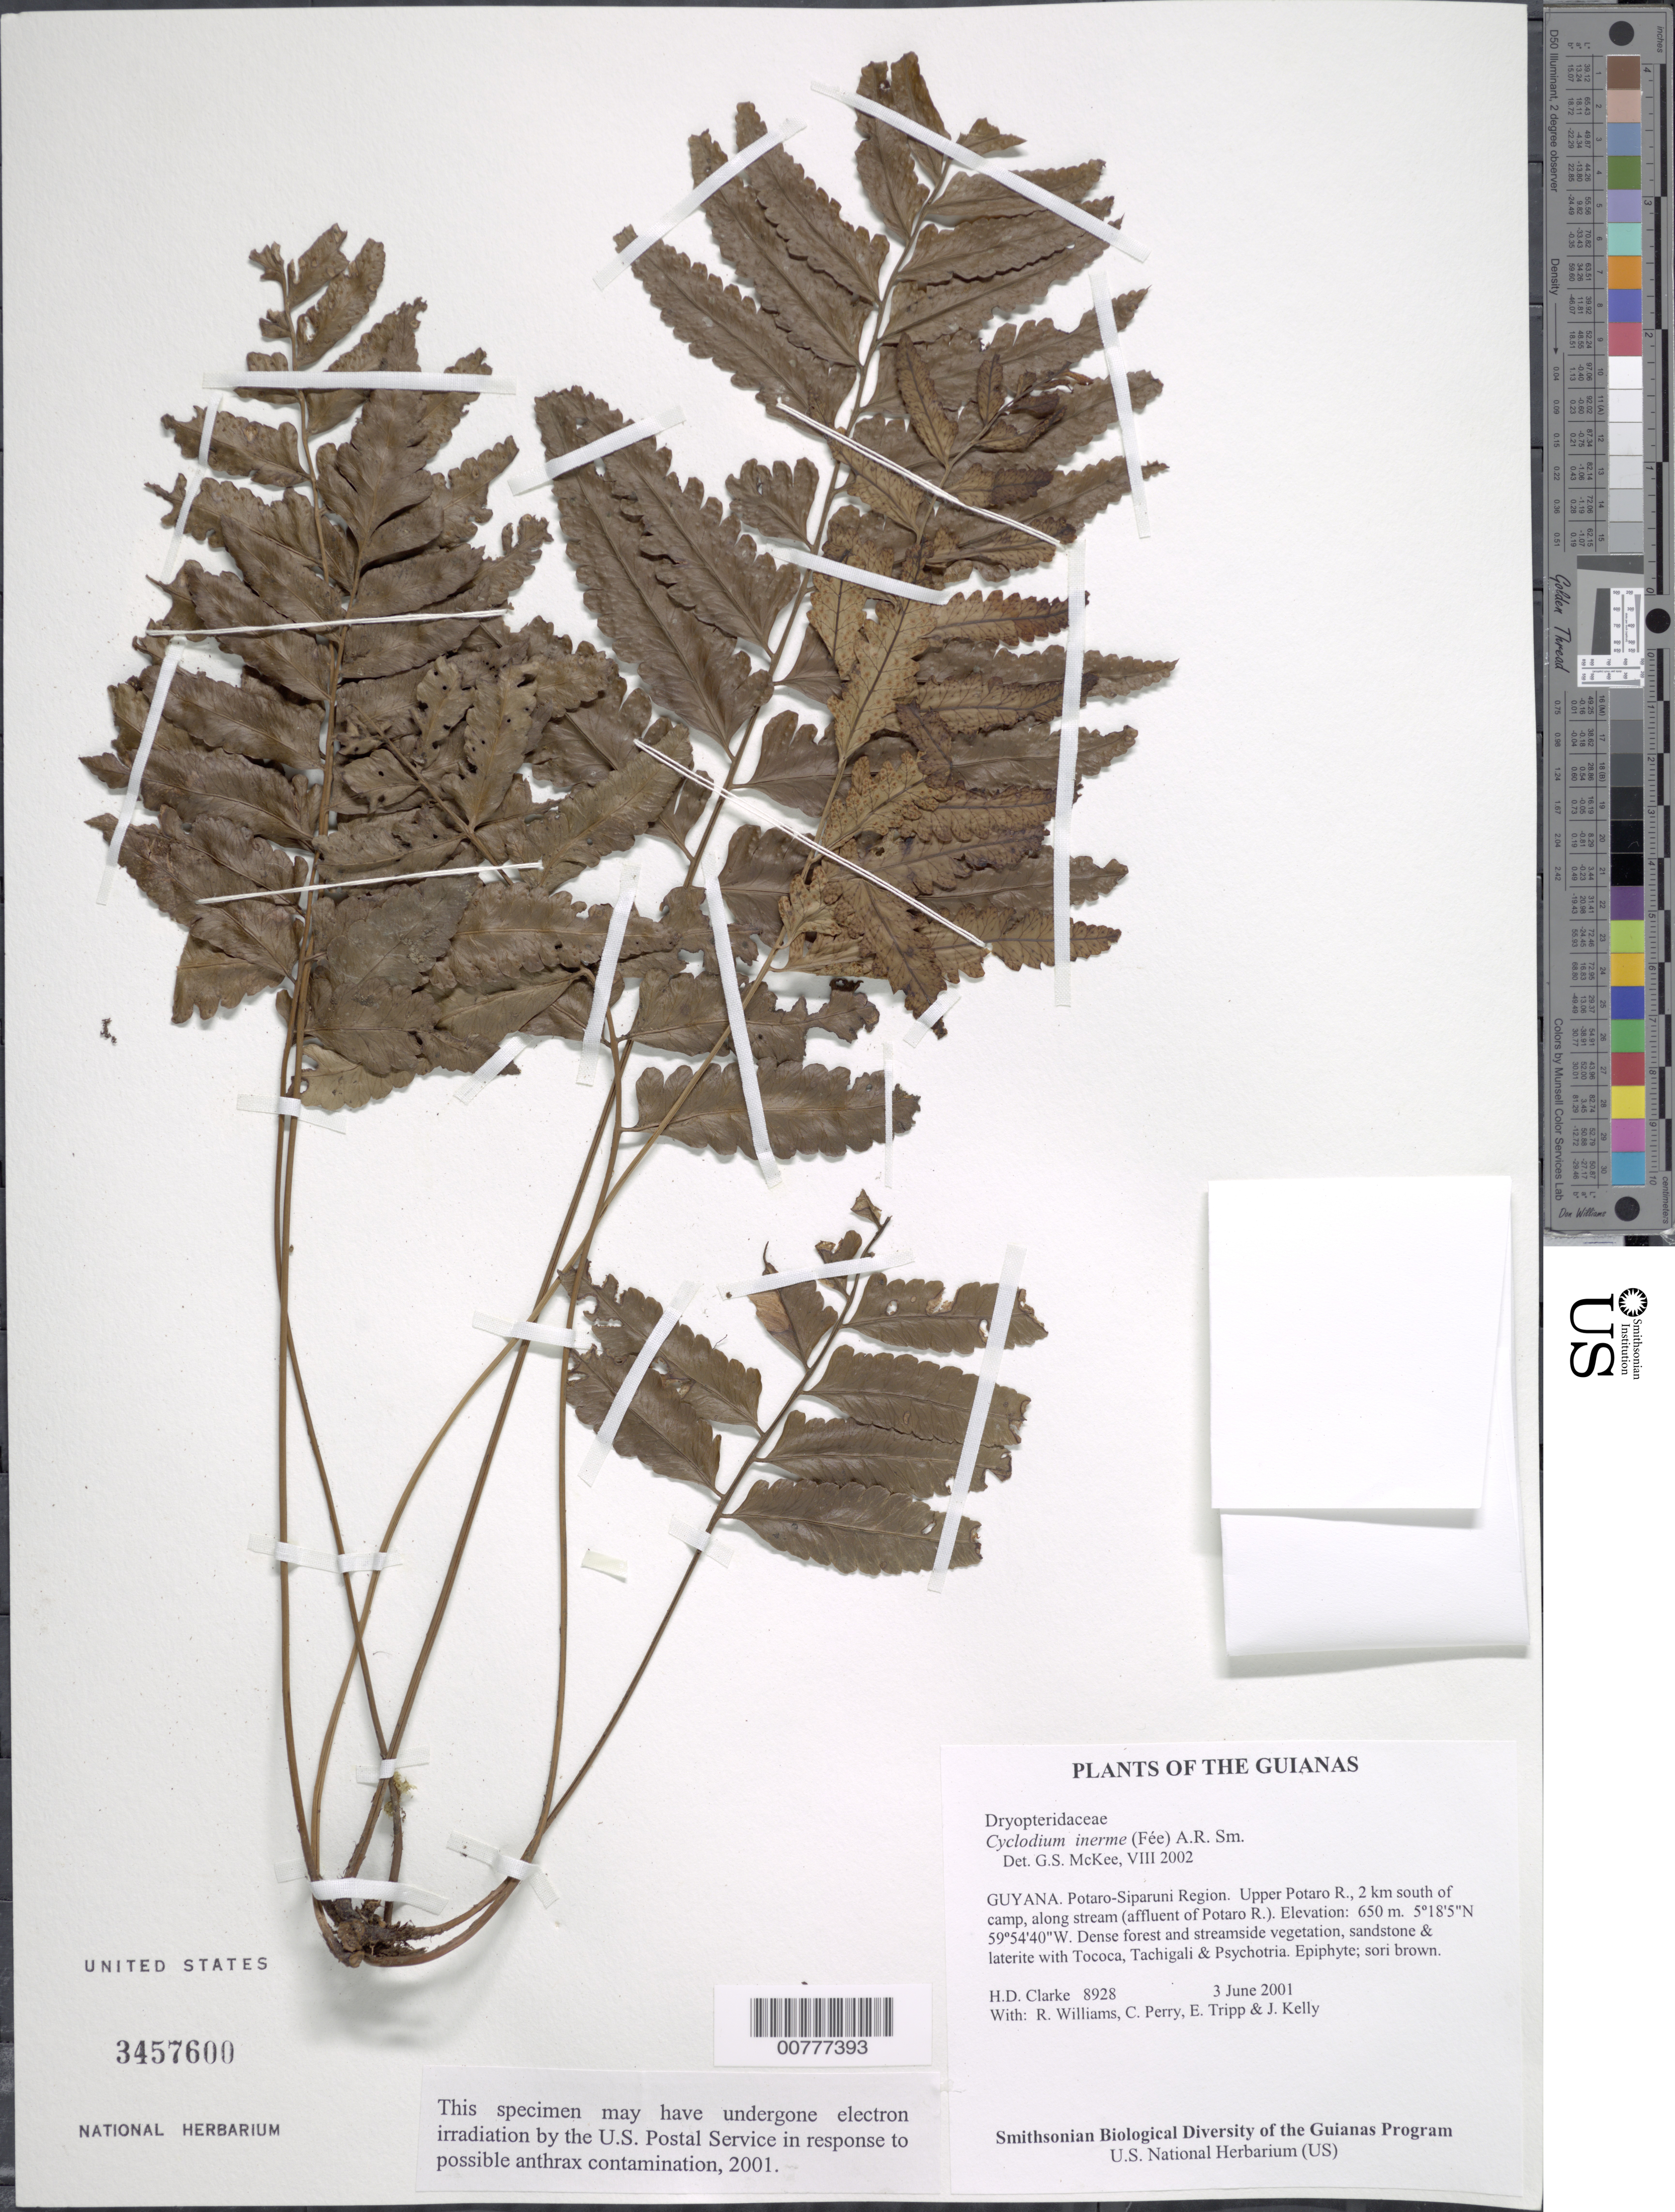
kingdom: Plantae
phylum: Tracheophyta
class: Polypodiopsida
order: Polypodiales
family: Dryopteridaceae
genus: Cyclodium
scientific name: Cyclodium inerme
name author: (Fée) A.R. Sm.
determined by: McKee, G. S., (US), NMNH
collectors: H. D. Clarke, R. Williams, C. Perry, E. Tripp & J. Kelly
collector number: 8928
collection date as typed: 3 June 2001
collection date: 2001-06-03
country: Guyana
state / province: Potaro-Siparuni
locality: Upper Potaro R., 2 km south of camp, along stream (affluent of Potaro R.)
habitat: Dense forest and streamside vegetation, sandstone & laterite with Tococa, Tachigali & Psychotria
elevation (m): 650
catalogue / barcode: US 3457600